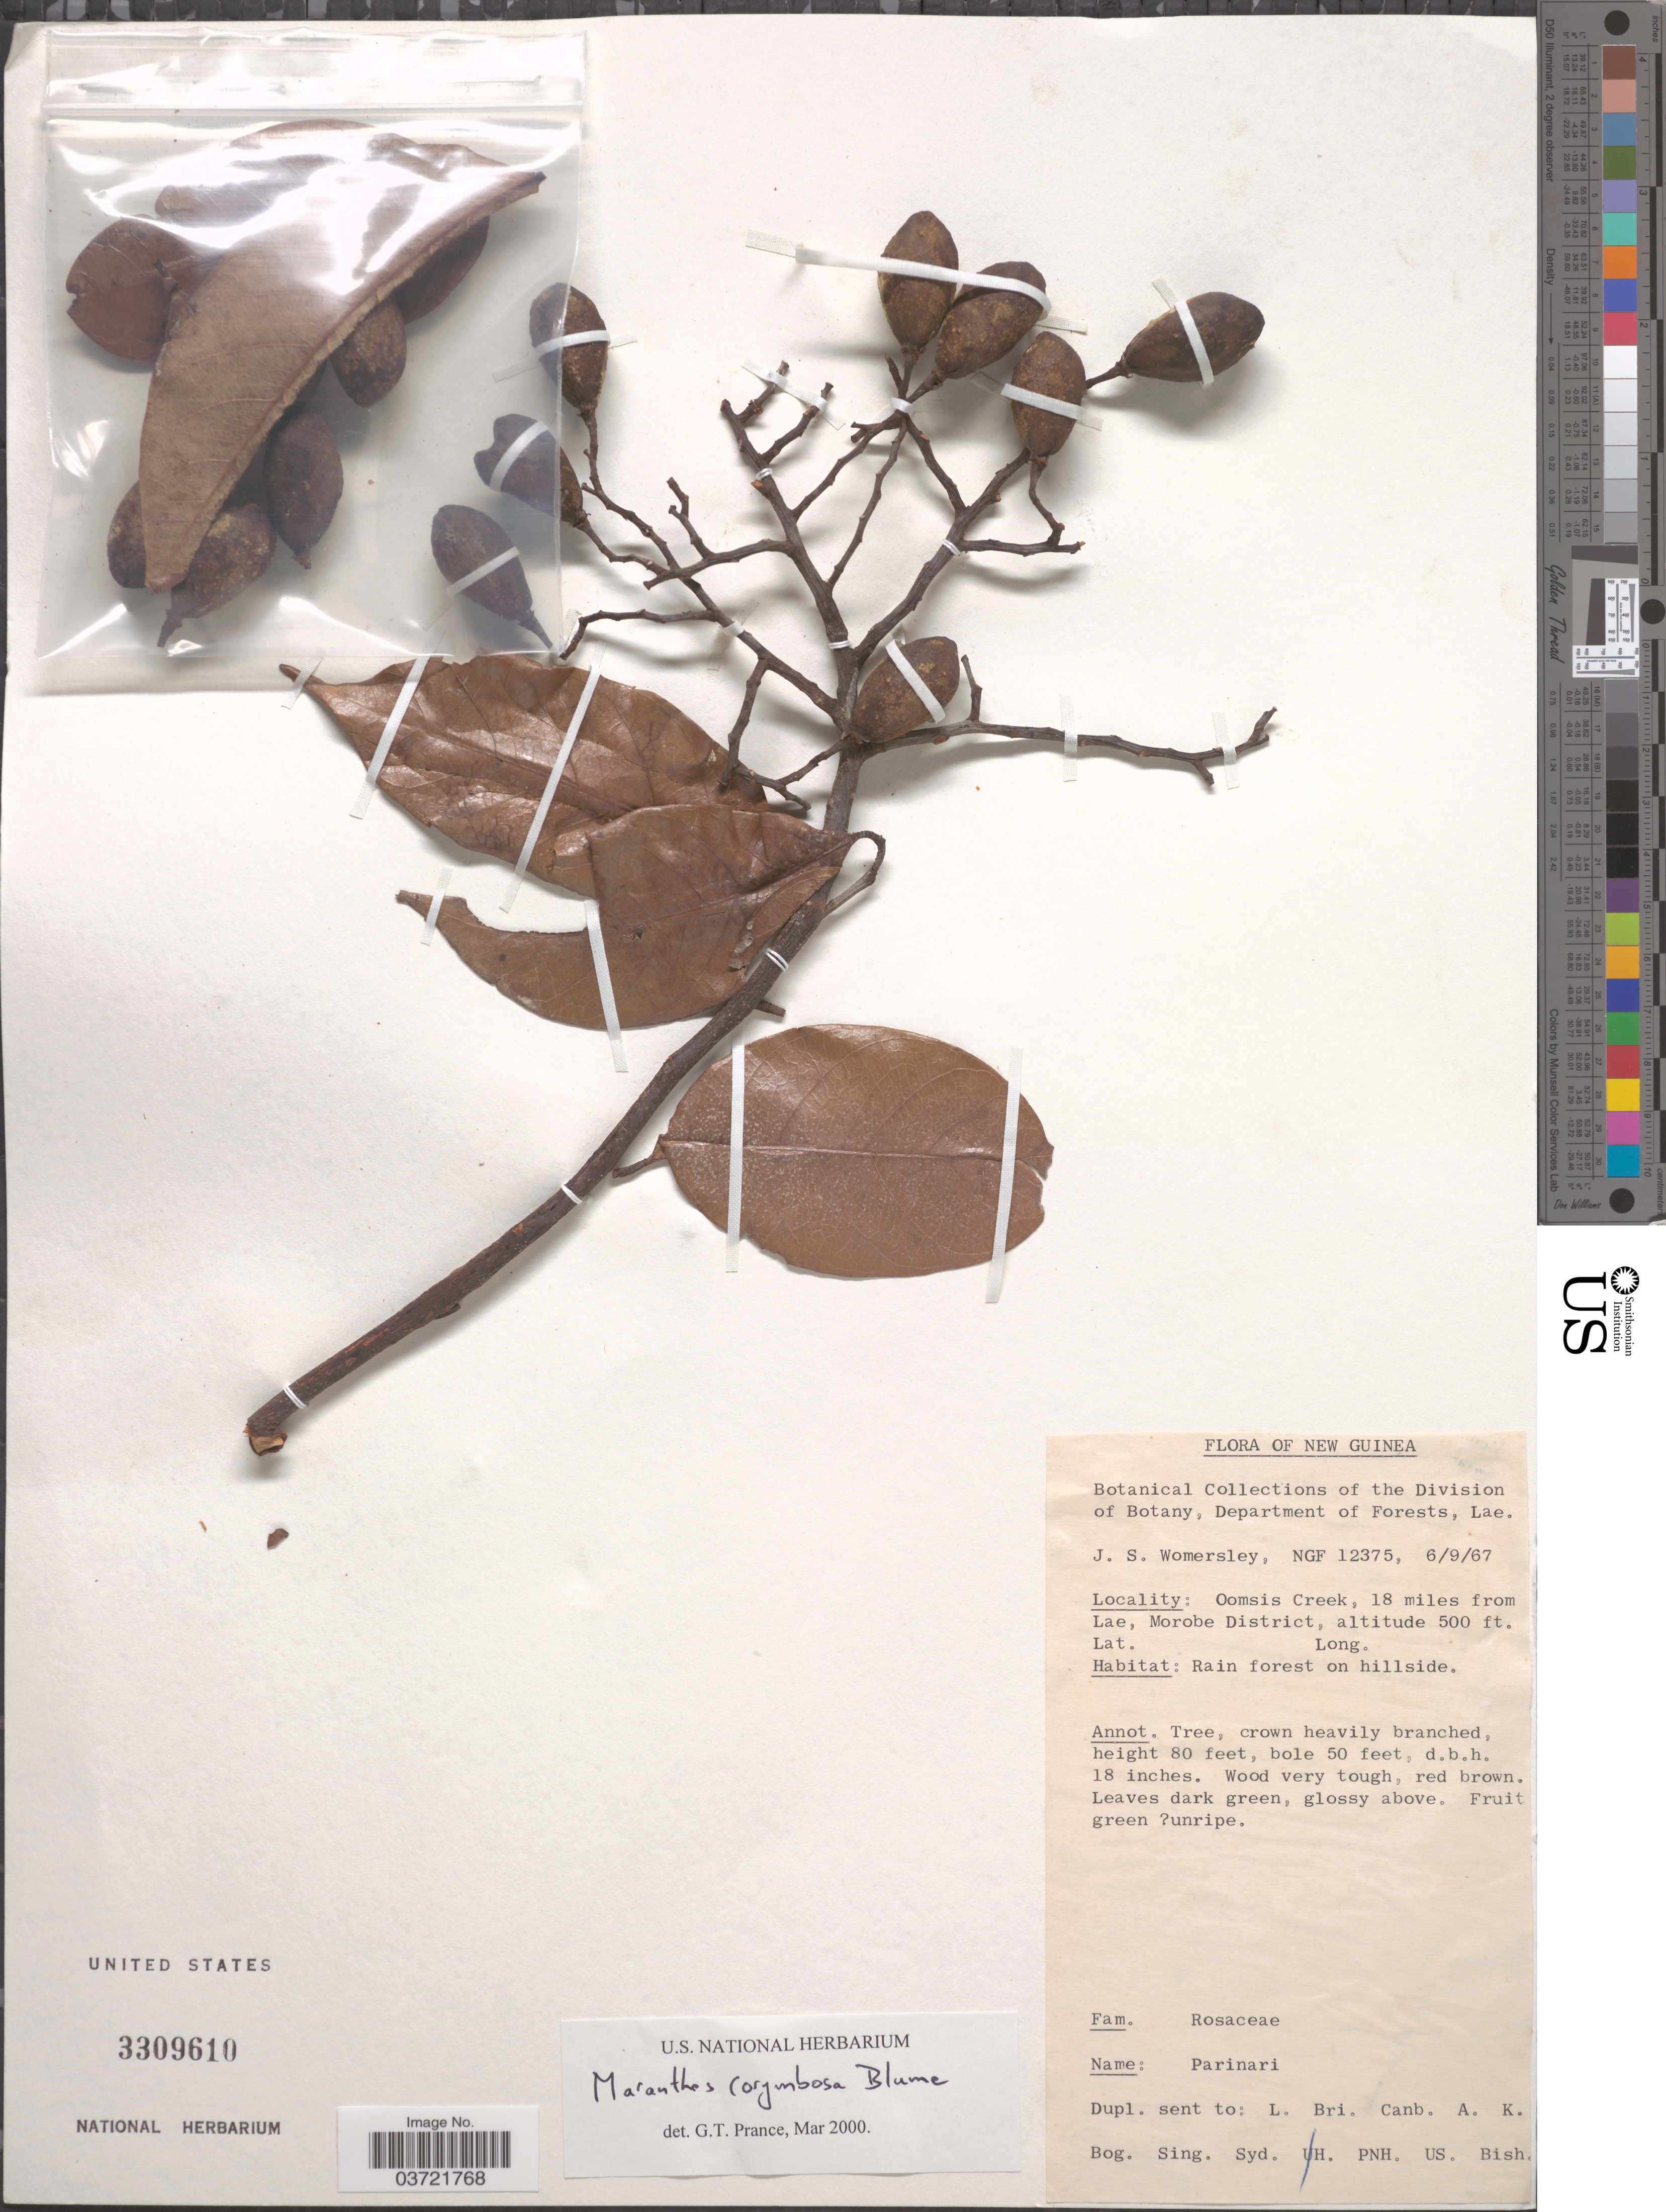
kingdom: Plantae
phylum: Tracheophyta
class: Magnoliopsida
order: Malpighiales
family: Chrysobalanaceae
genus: Maranthes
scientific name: Maranthes corymbosa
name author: Blume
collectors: J. S. Womersley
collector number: NGF 12375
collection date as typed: Transcribed d/m/y: 6/9/67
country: Papua New Guinea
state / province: Morobe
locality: New Guinea. Oomsis Creek, 18 miles from Lae, Morobe District.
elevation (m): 152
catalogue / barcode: US 3309610